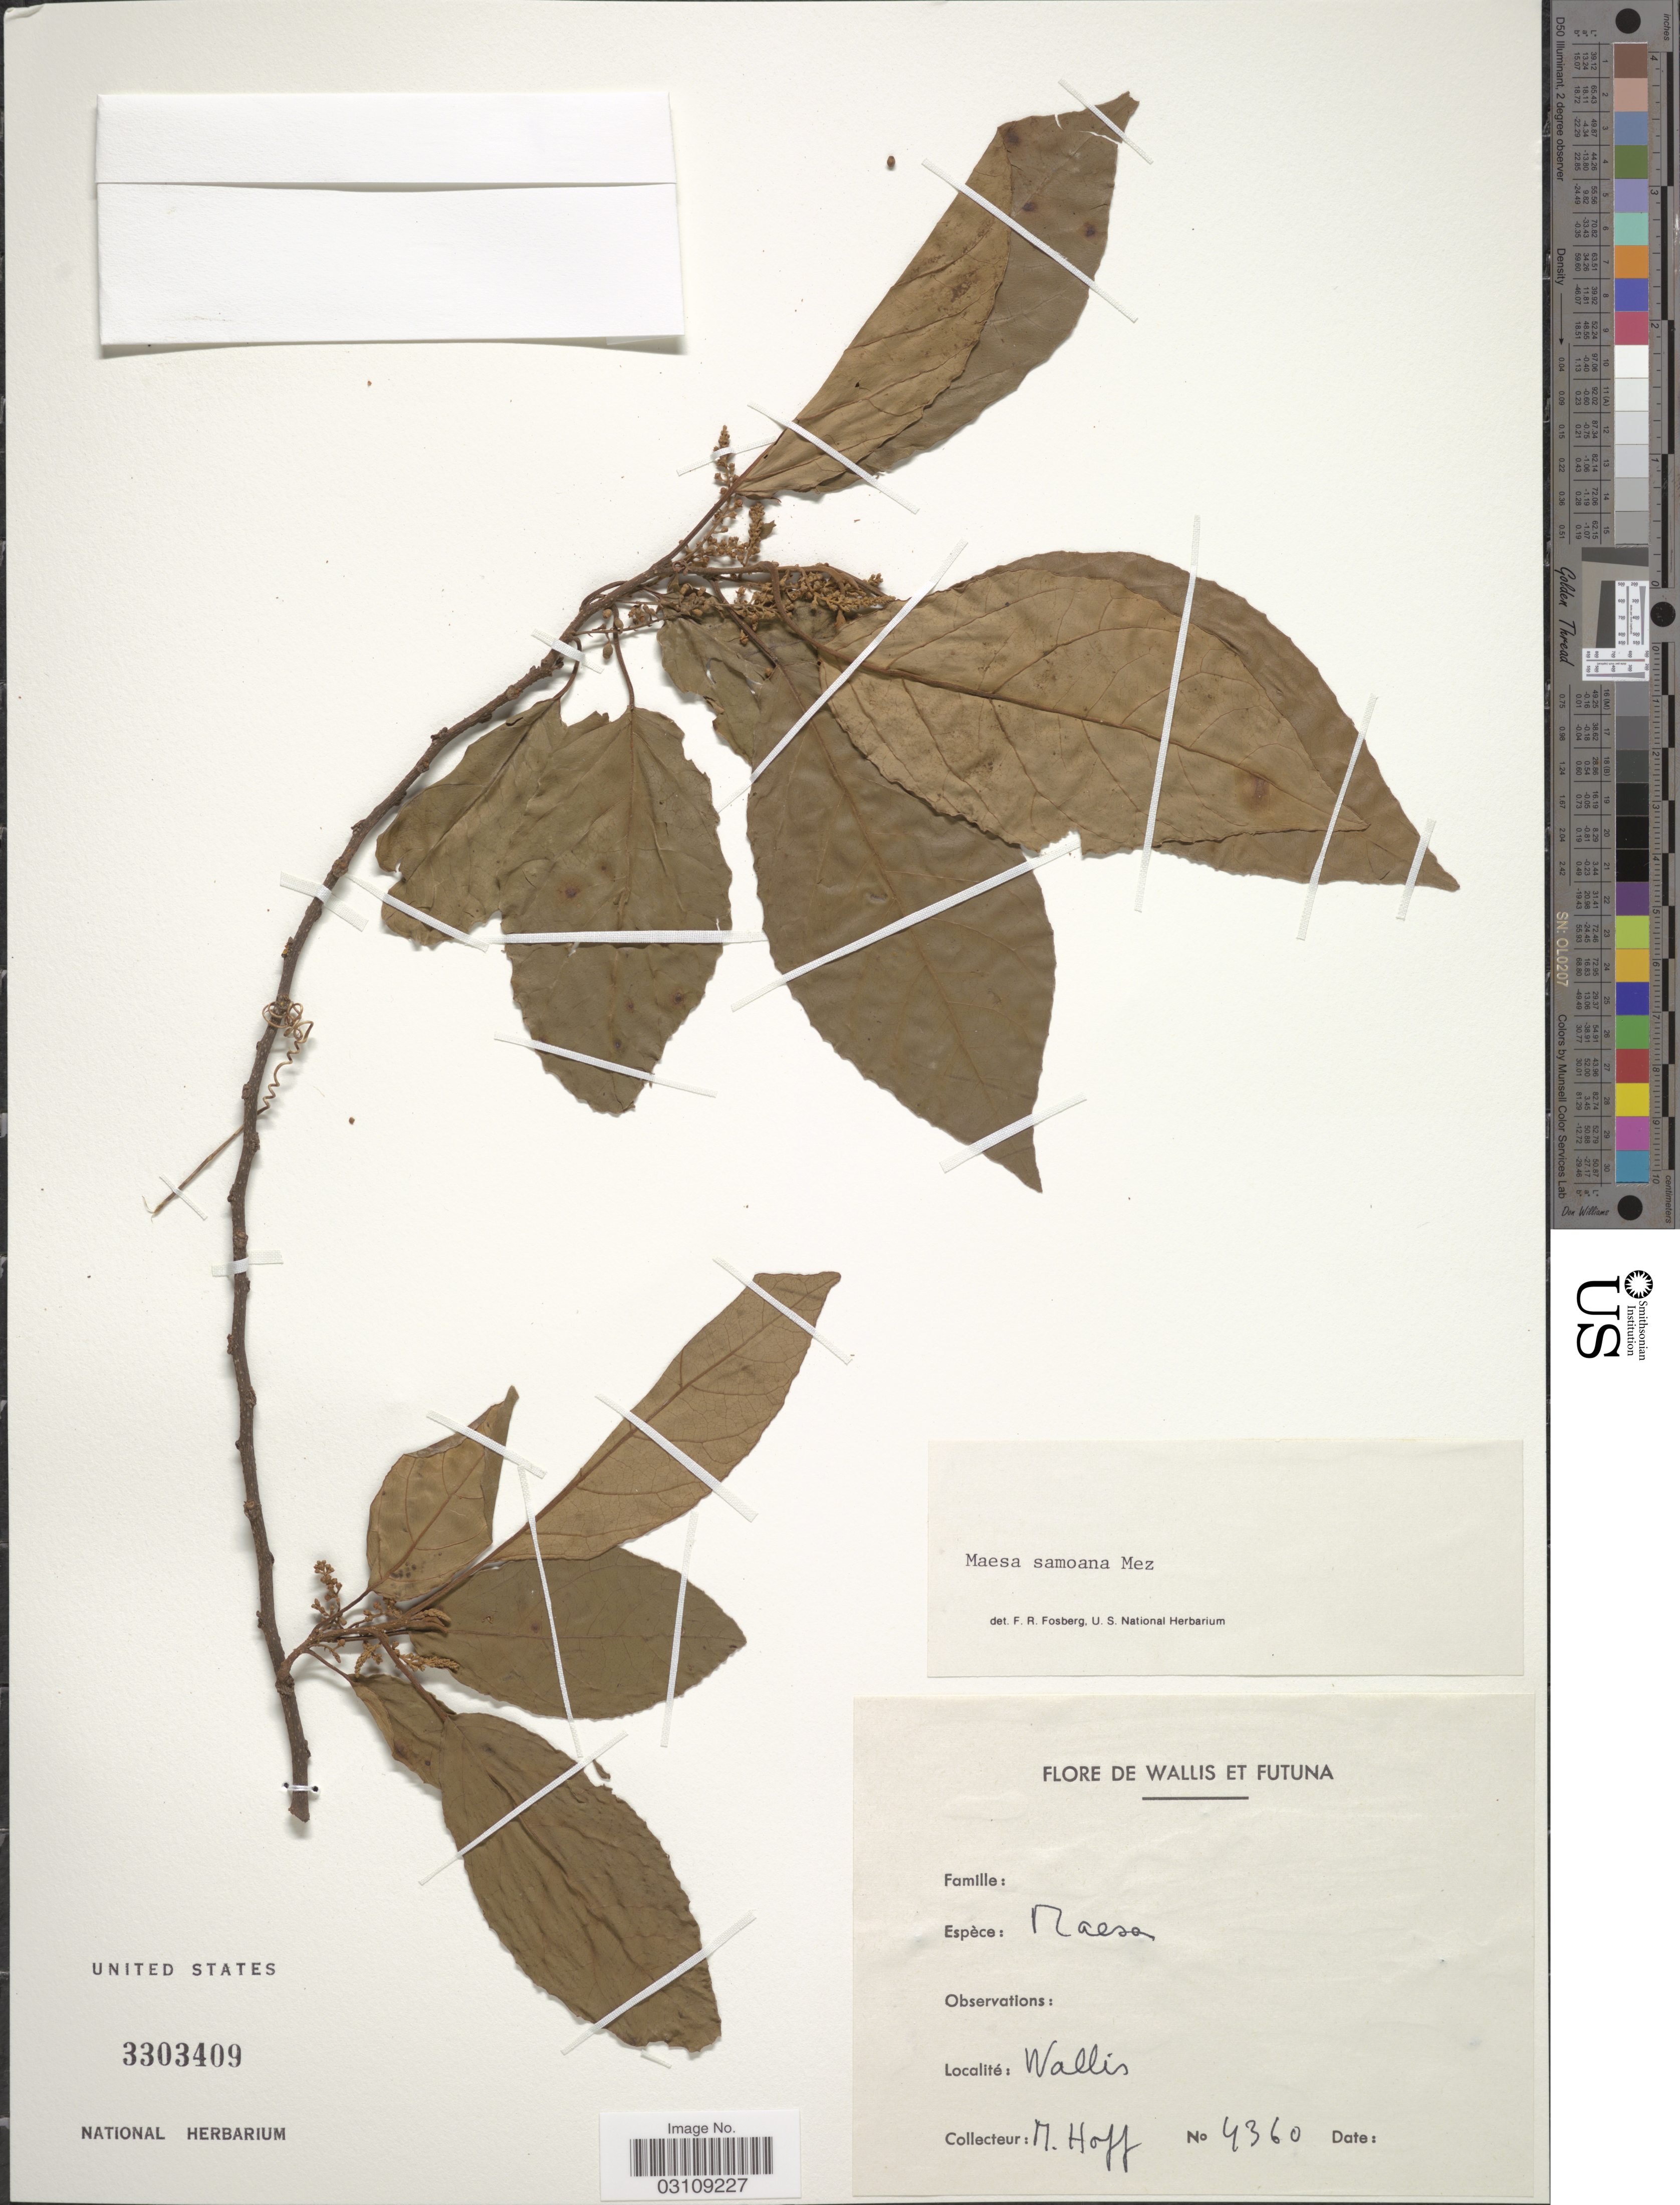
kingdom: Plantae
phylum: Tracheophyta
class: Magnoliopsida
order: Ericales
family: Primulaceae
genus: Maesa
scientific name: Maesa samoana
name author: Mez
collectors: M. Hoff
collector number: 4360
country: Wallis and Futuna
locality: Wallis.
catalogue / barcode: US 3303409